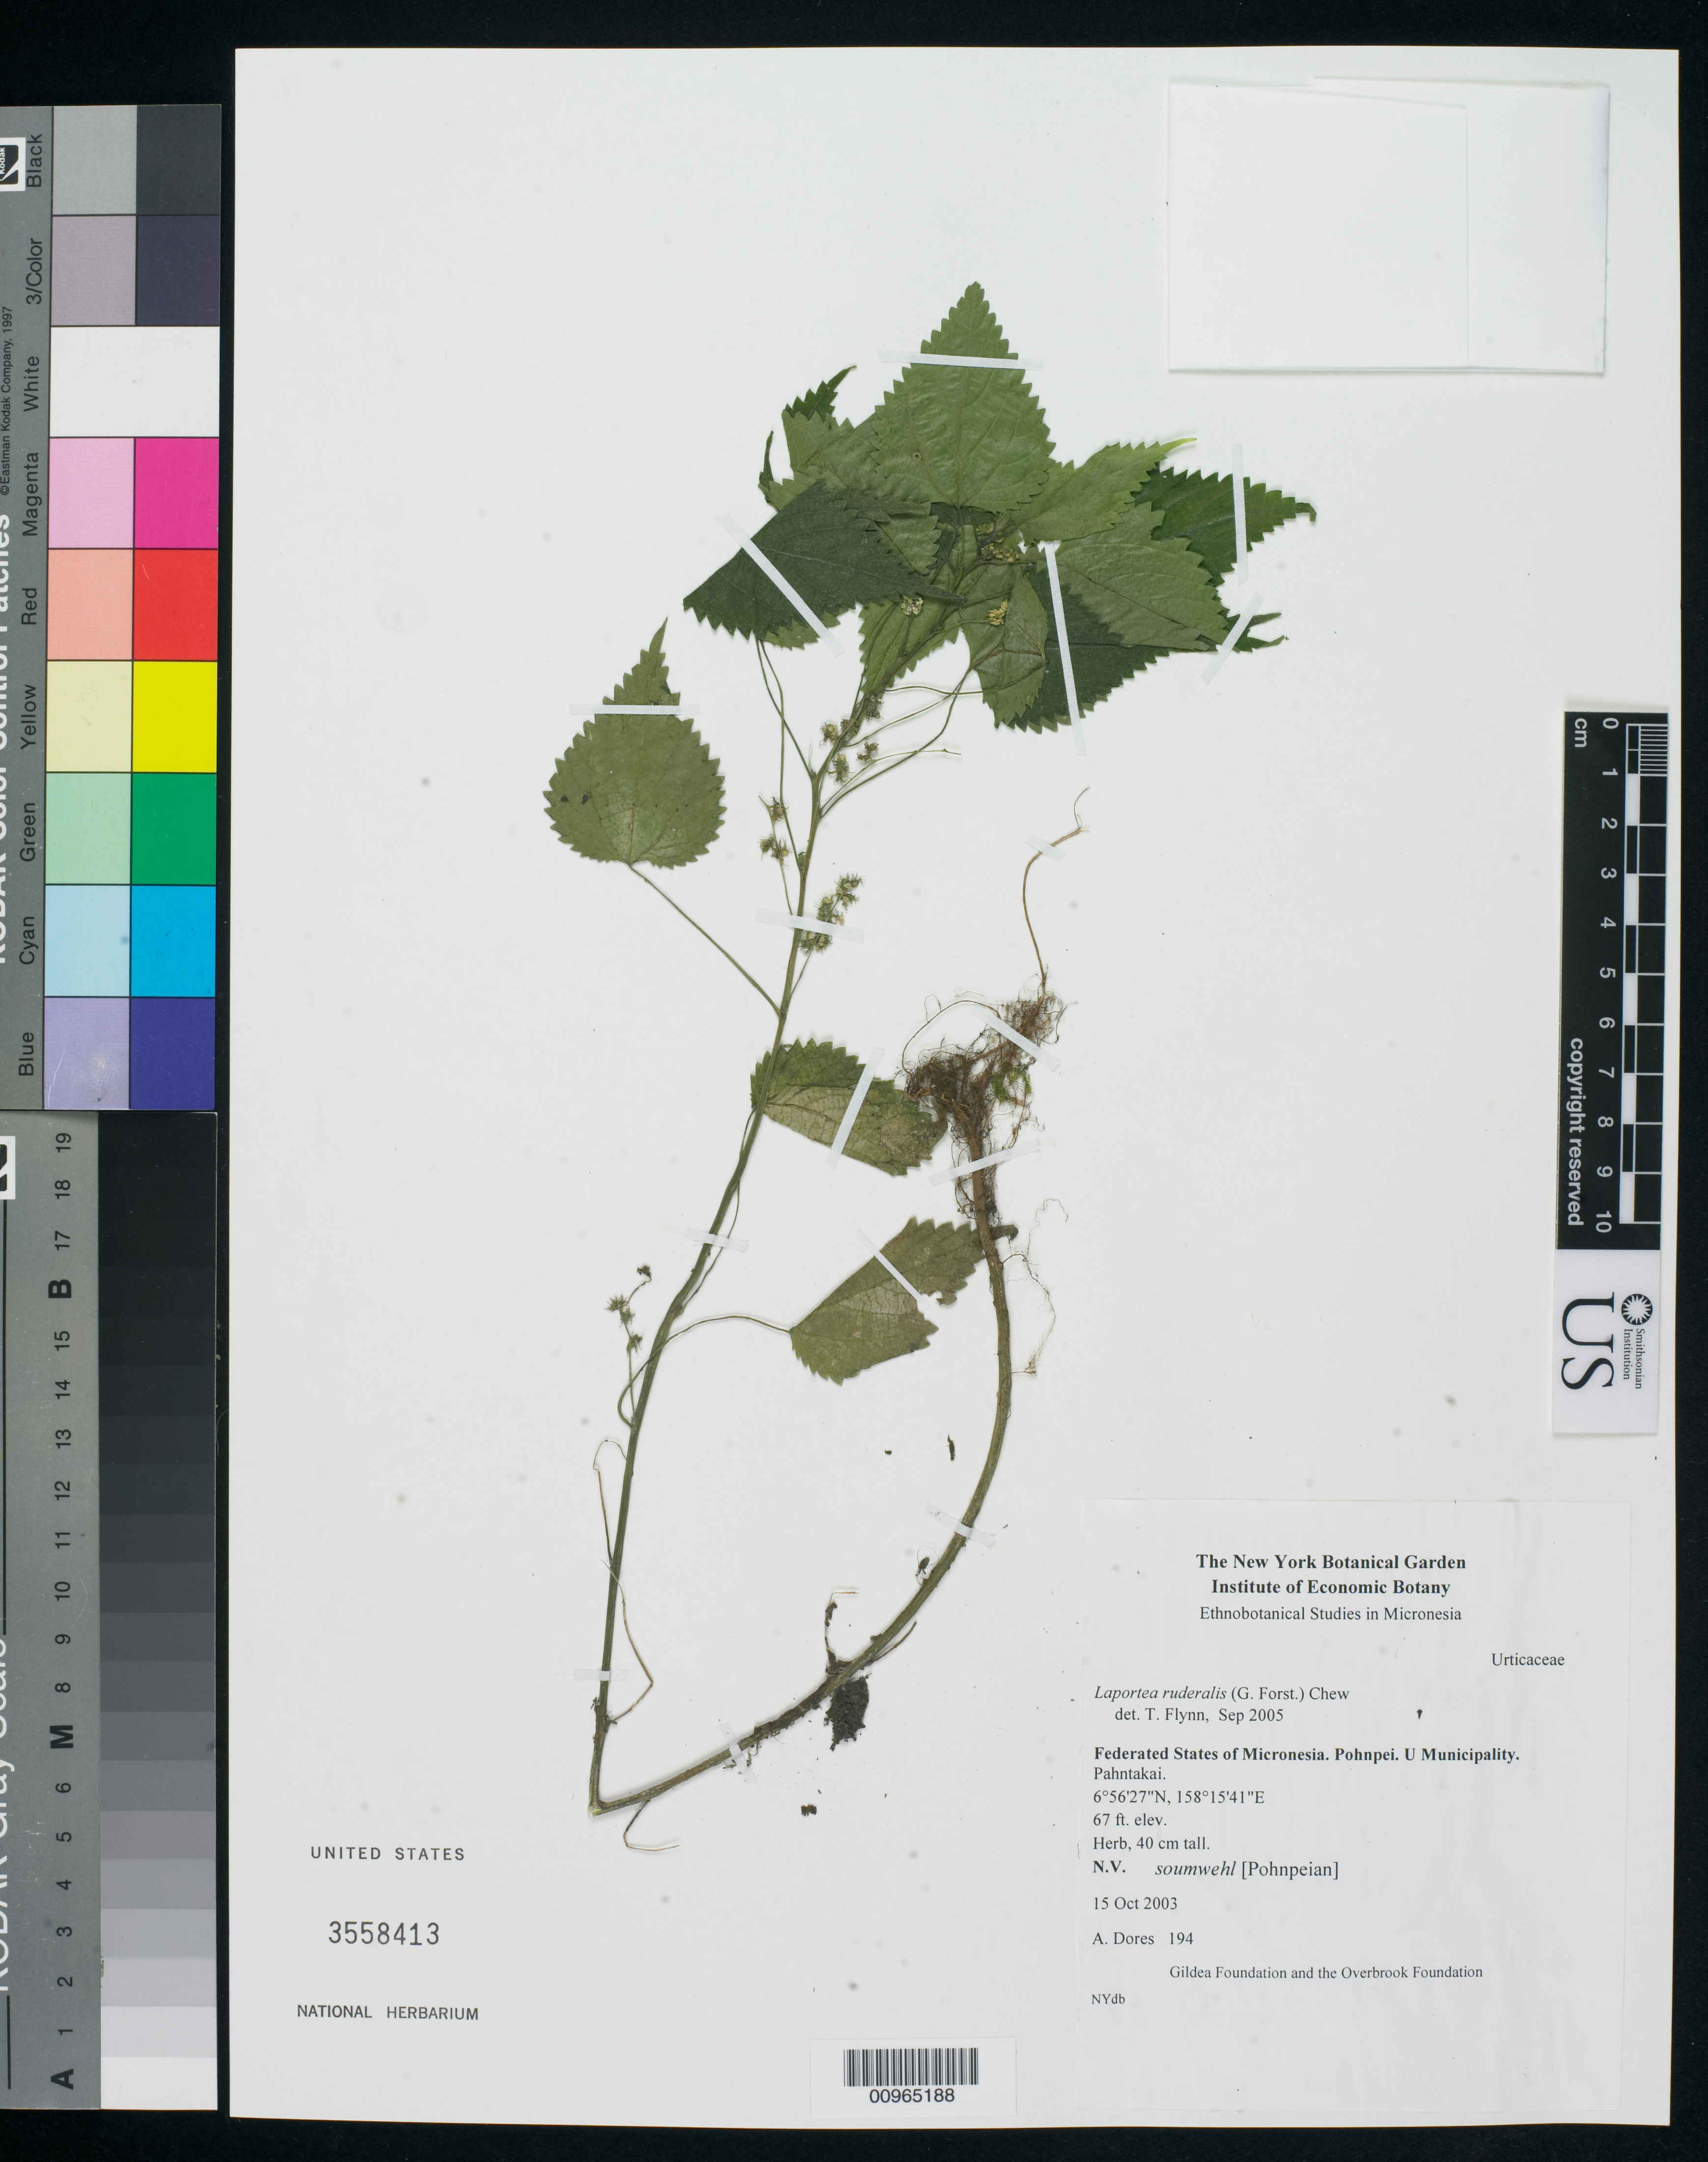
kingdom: Plantae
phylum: Tracheophyta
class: Magnoliopsida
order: Rosales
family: Urticaceae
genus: Laportea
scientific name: Laportea ruderalis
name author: (G. Forst.) Chew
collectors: A. Dores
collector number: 194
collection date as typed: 15 Oct 2003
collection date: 2003-10-15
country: Micronesia, Federated States of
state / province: Pohnpei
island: Pohnpei [Ponape]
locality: Pahntakai, U Muncipality, Pohnpei, Federated States of Micronesia.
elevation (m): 20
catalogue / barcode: US 3558413